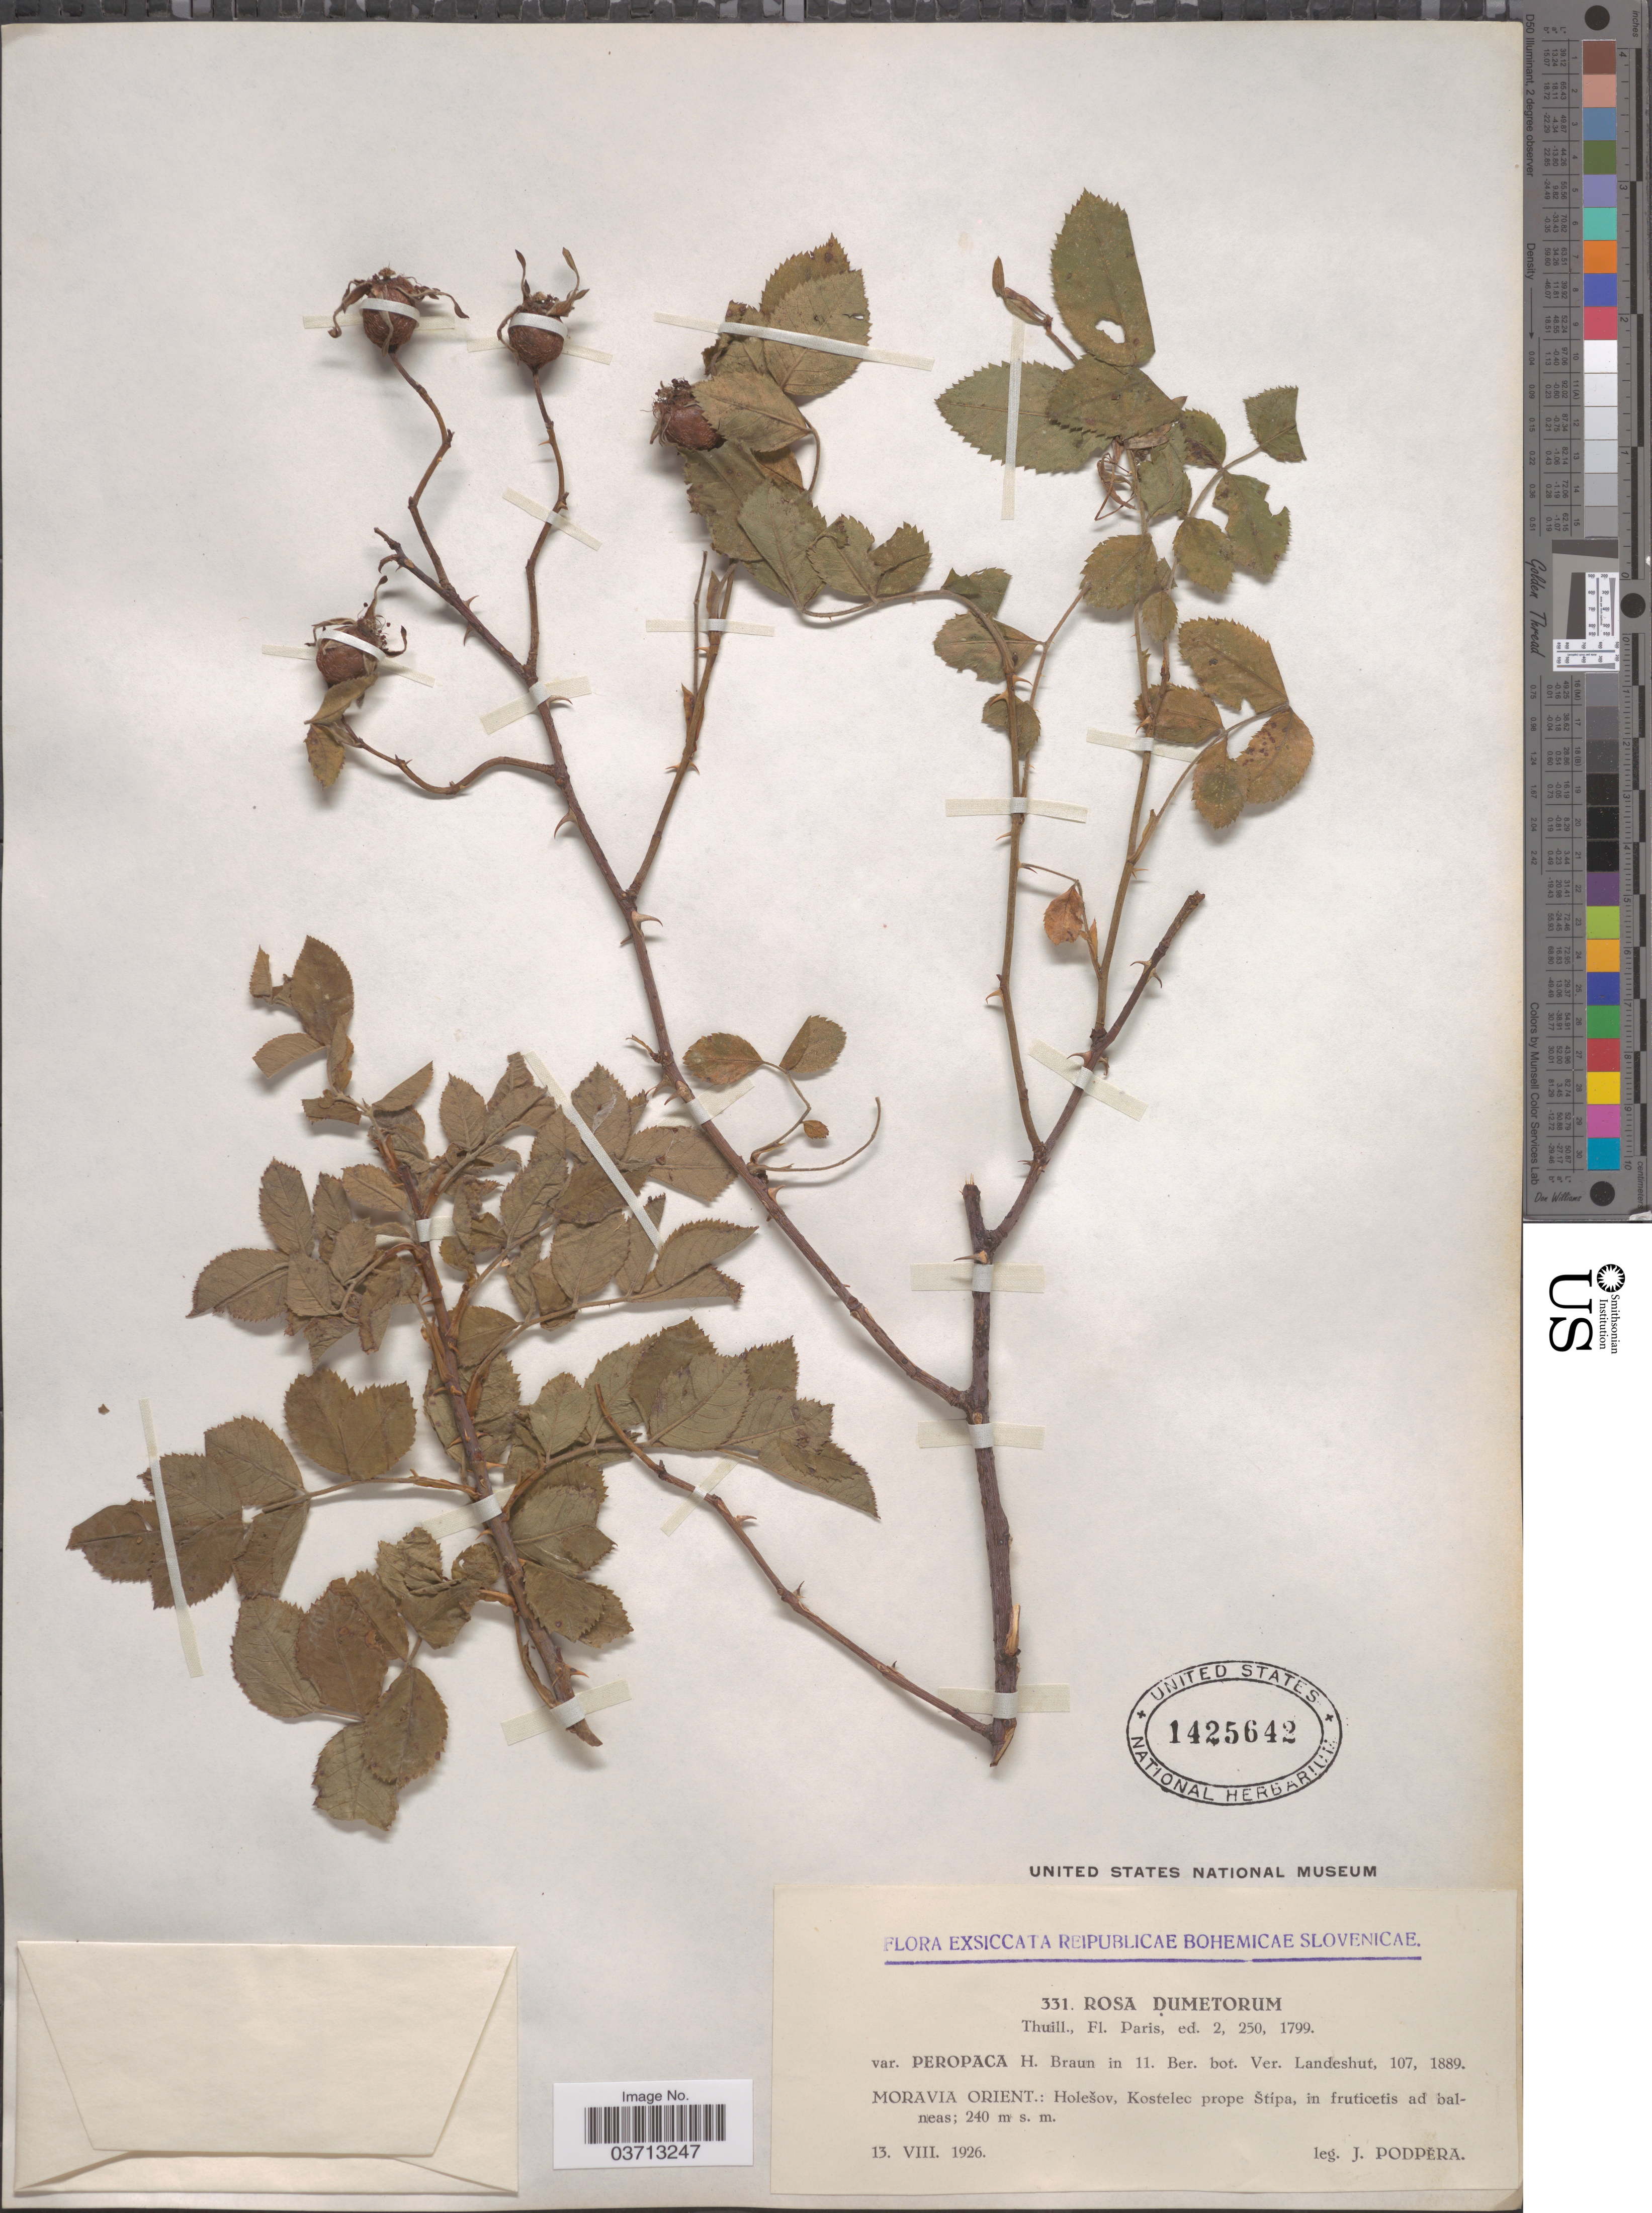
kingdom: Plantae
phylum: Tracheophyta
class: Magnoliopsida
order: Rosales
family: Rosaceae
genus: Rosa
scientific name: Rosa dumetorum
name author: Lange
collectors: J. Podpera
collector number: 331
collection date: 1926-08-13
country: Czechia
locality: Reipublicae Bohemicae Slovenicae. Moravia Orient.: Holešov, Kostelec prope Štípa, in fruticetisad balneas.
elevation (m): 240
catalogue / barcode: US 1425642